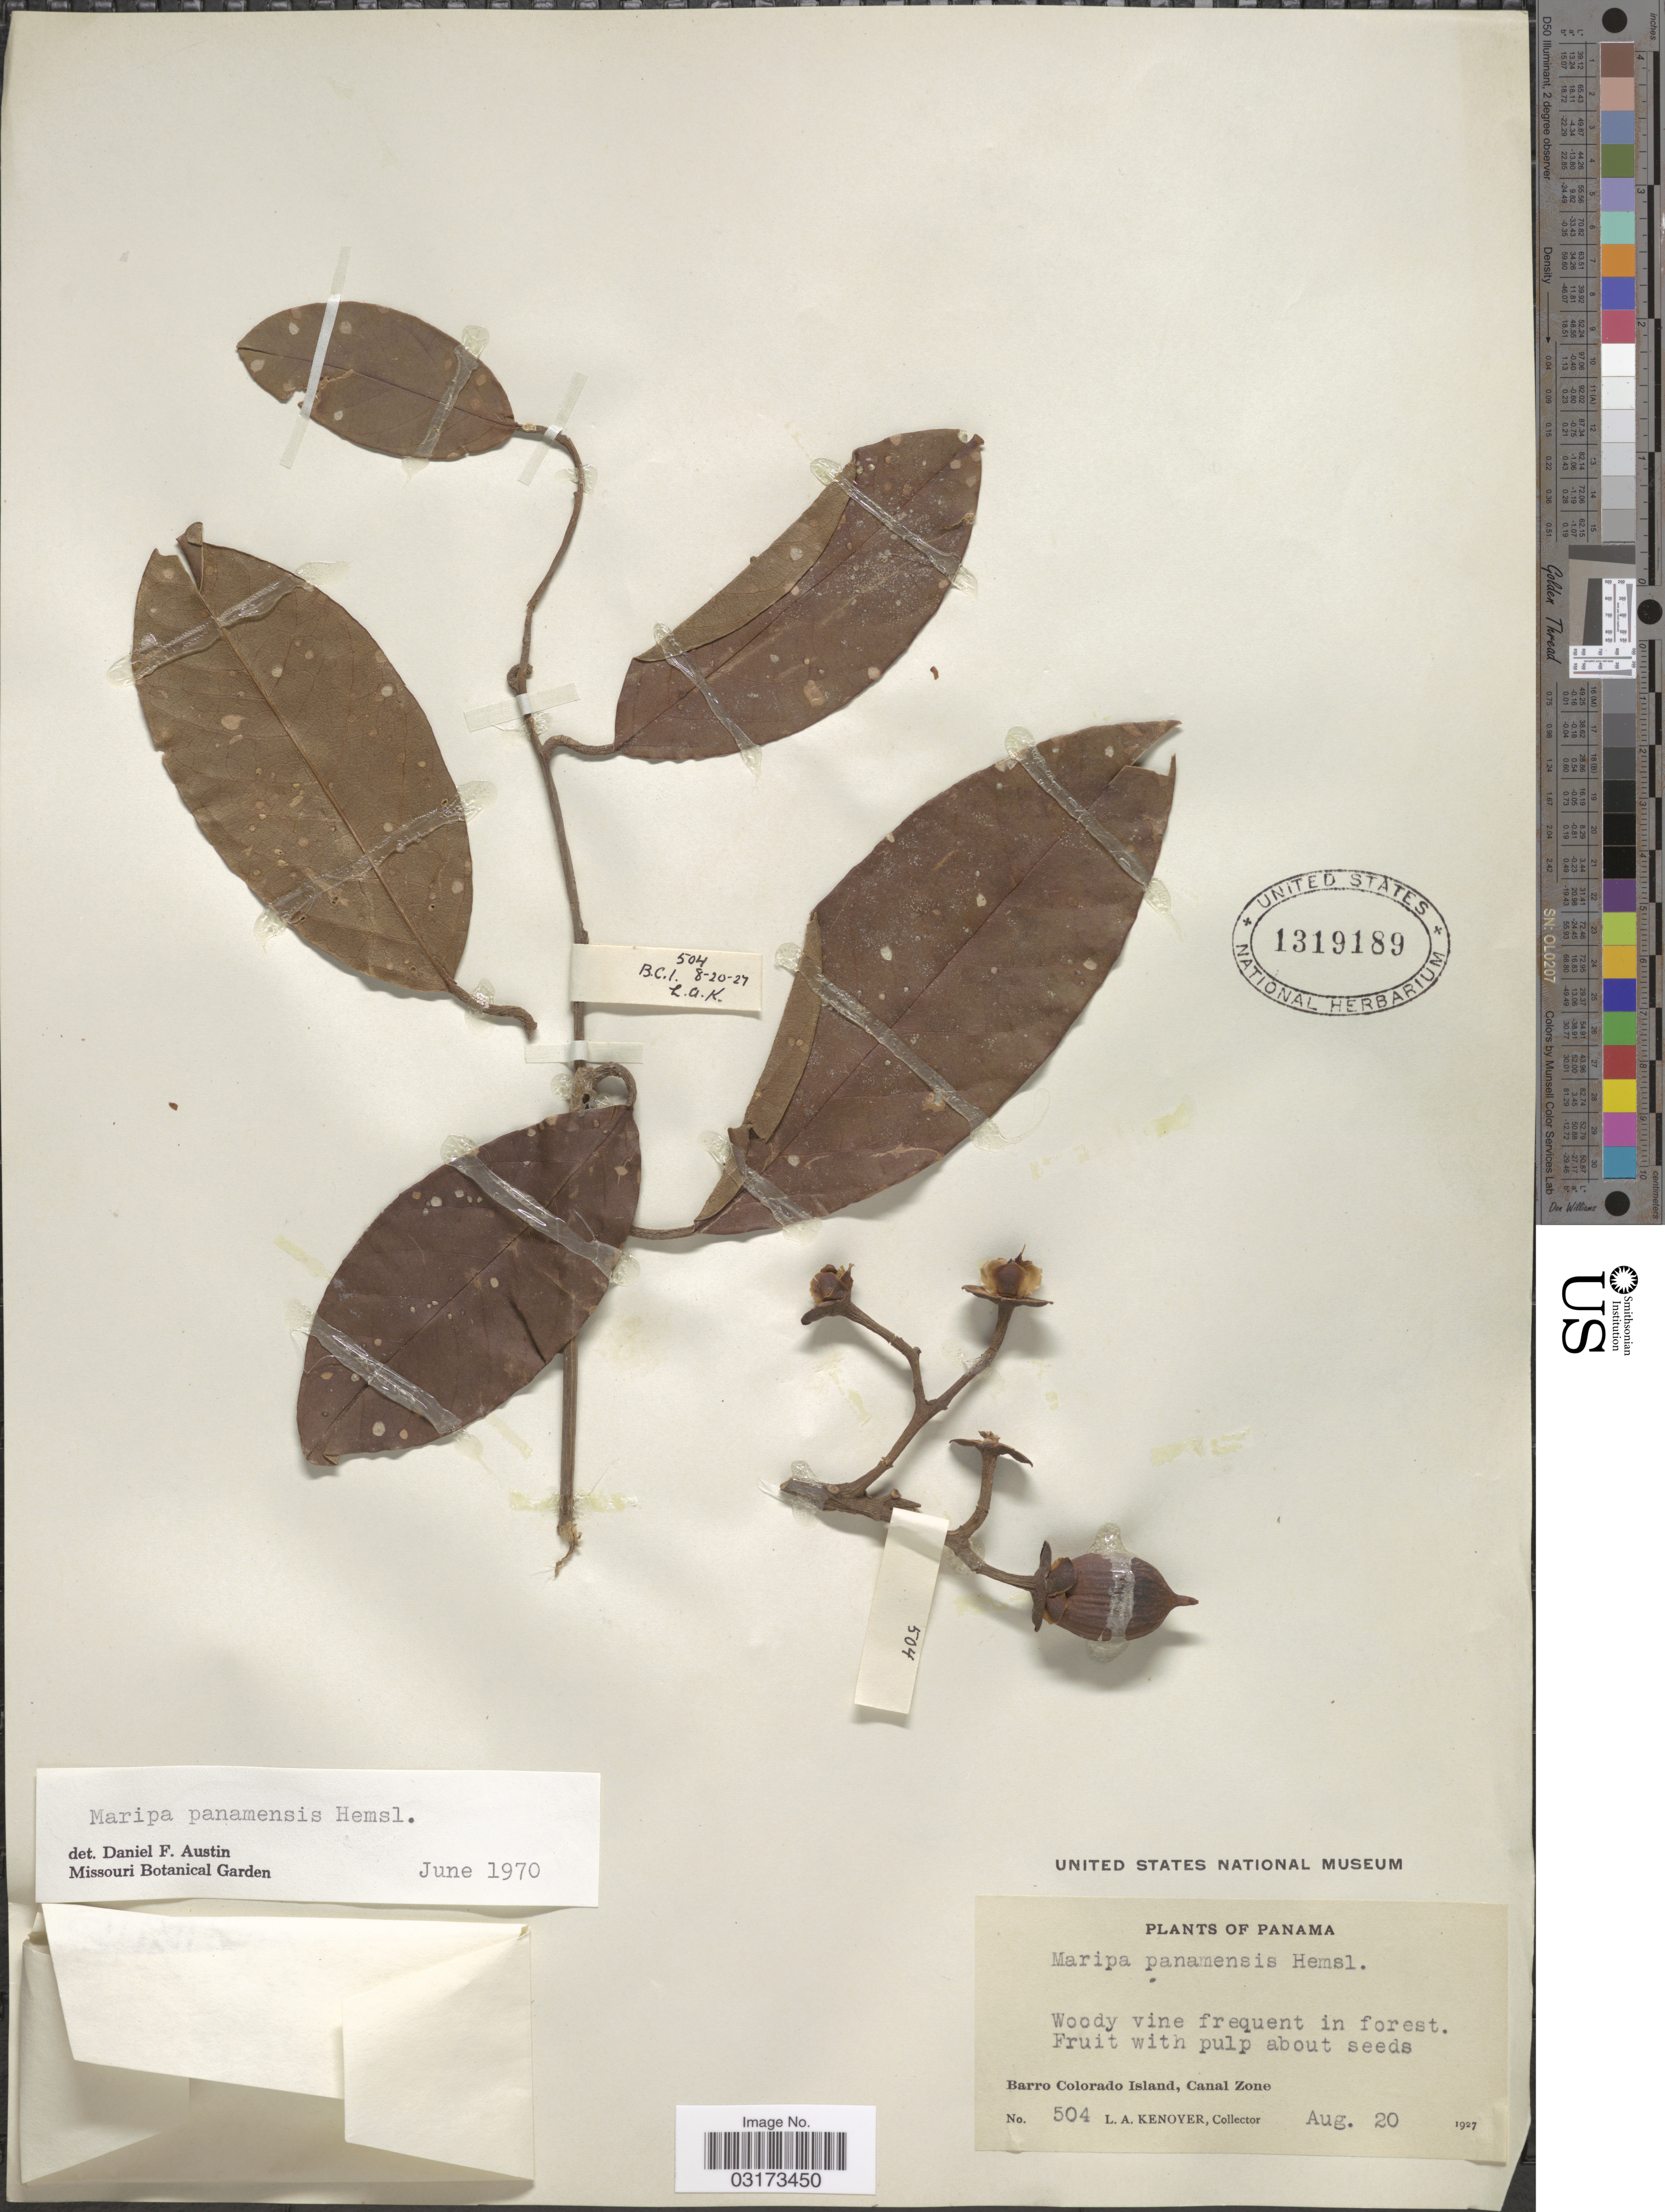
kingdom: Plantae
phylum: Tracheophyta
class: Magnoliopsida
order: Solanales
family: Convolvulaceae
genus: Maripa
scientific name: Maripa panamensis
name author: Hemsl.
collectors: L. A. Kenoyer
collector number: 504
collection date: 1927-08-20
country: Panama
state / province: Panamá Oeste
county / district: Canal Zone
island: Barro Colorado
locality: Barro Colorado Island, Canal Zone.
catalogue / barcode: US 1319189